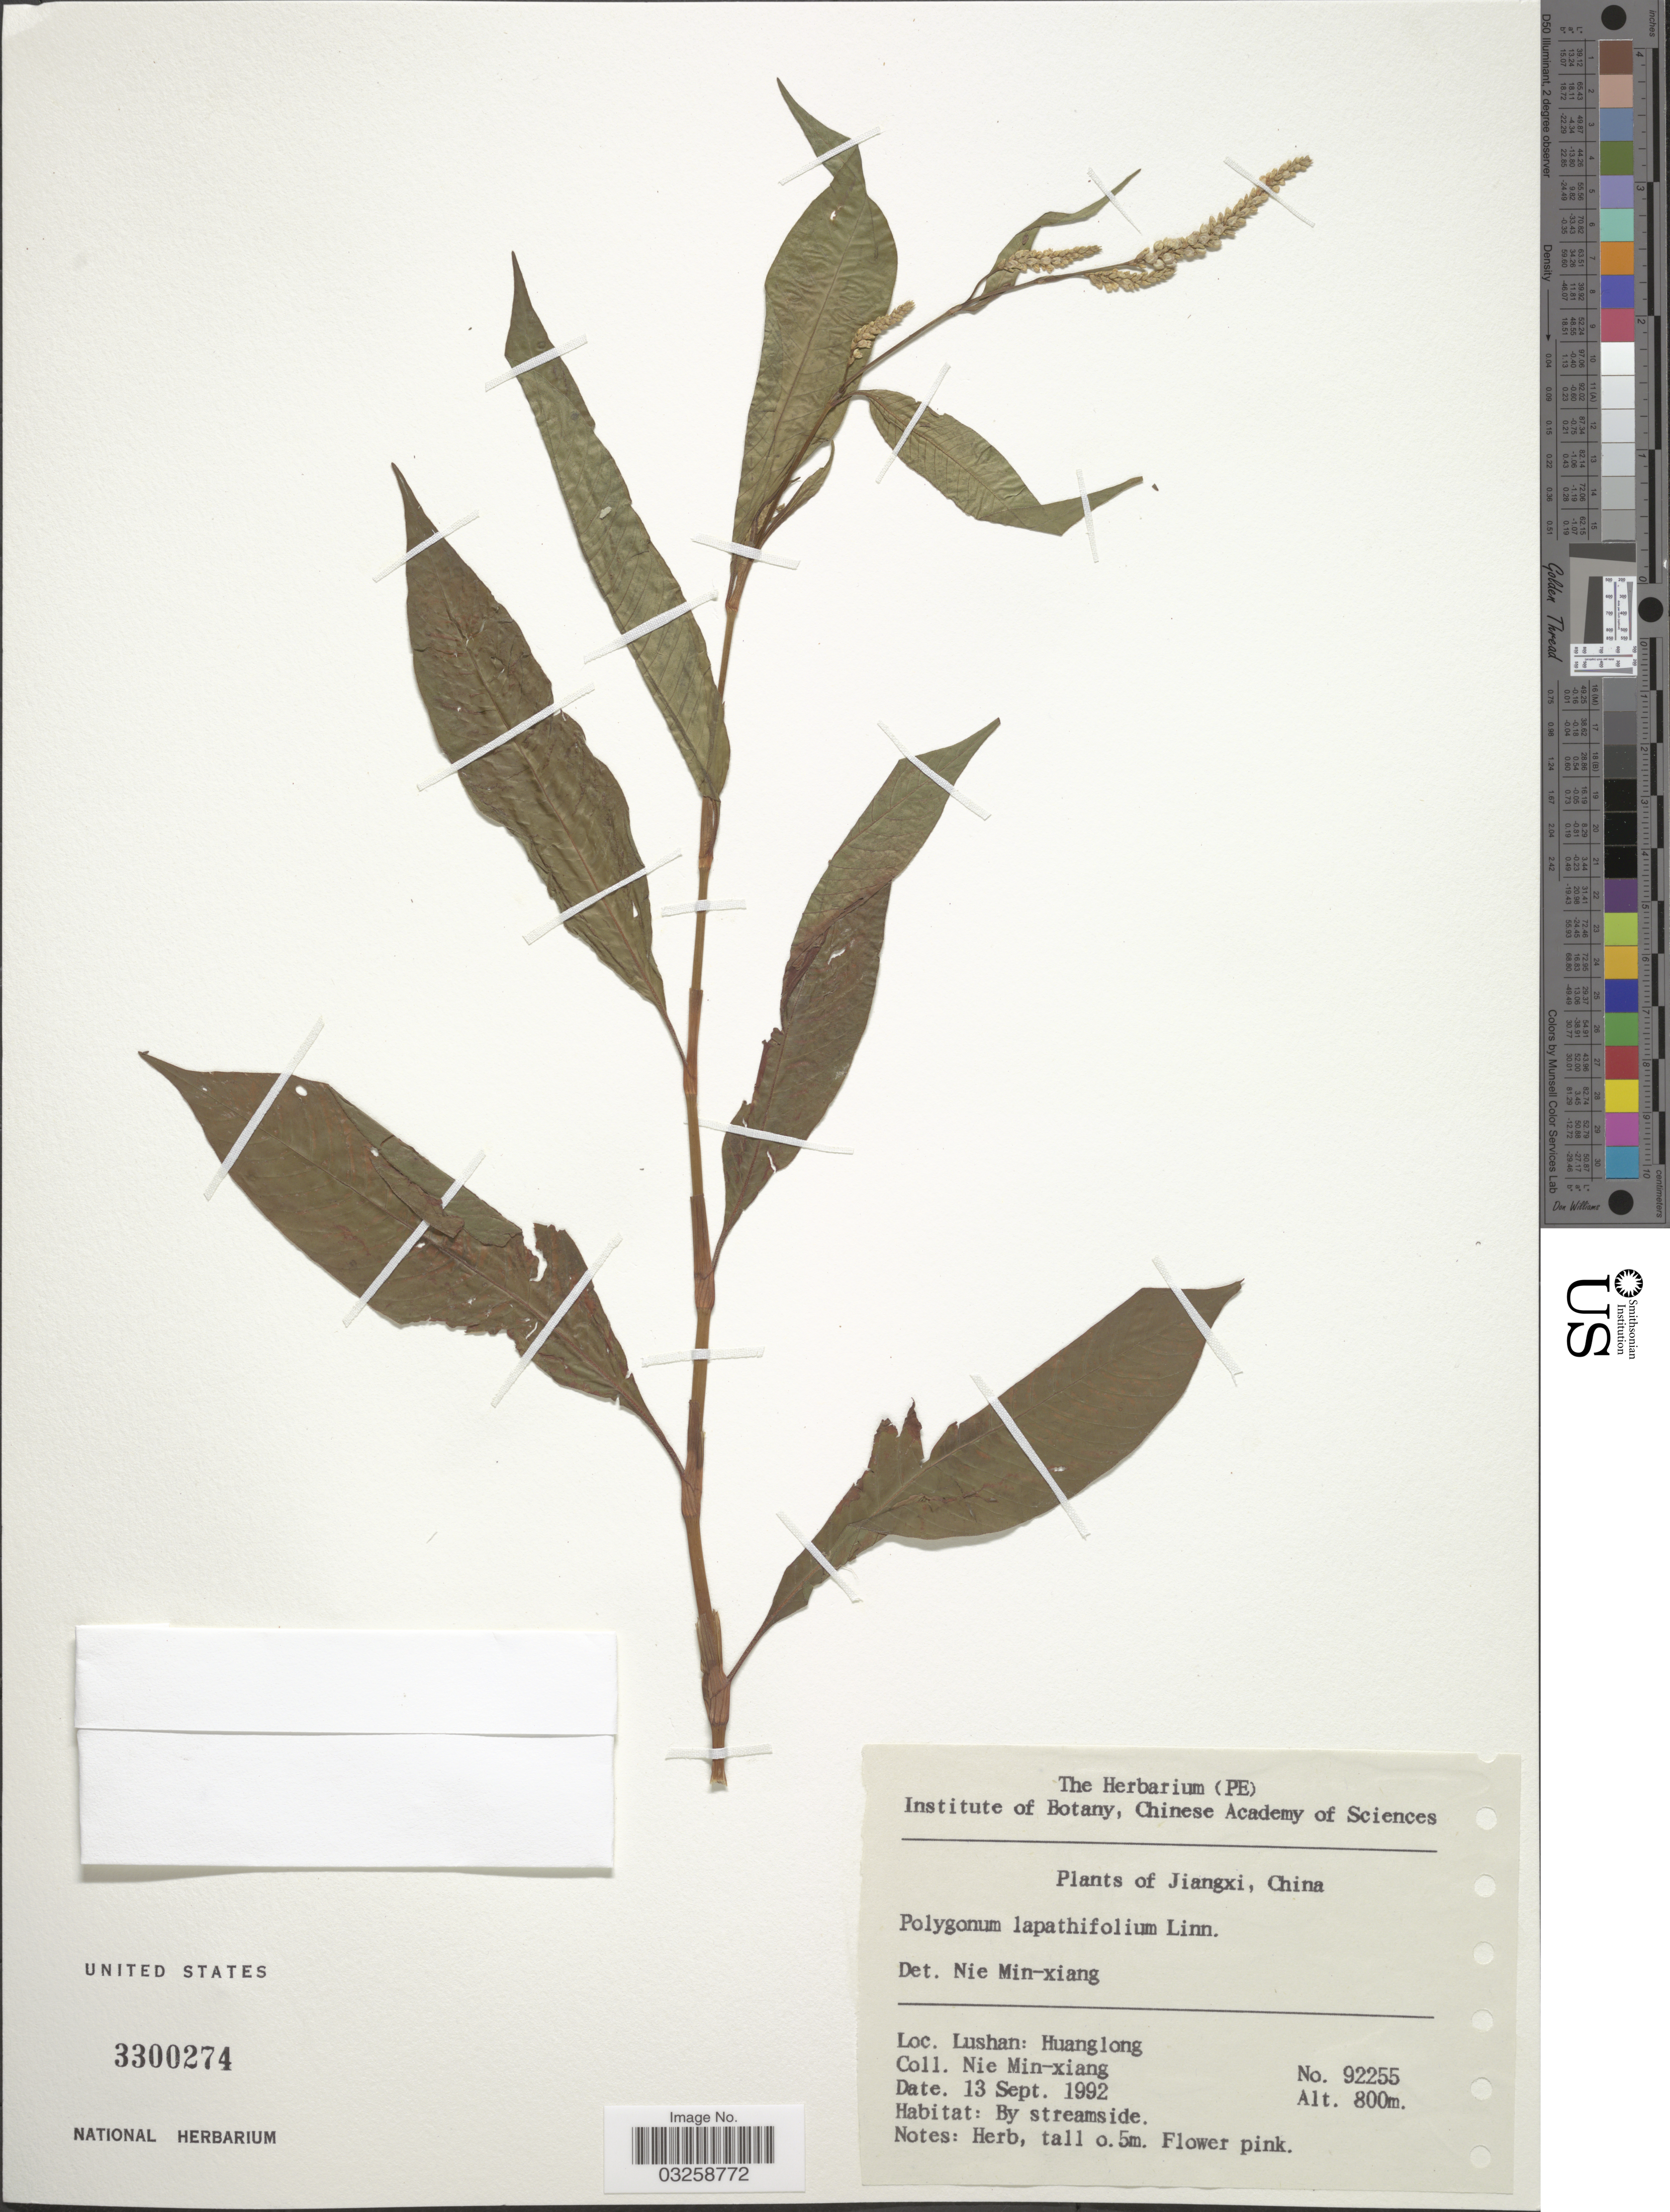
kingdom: Plantae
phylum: Tracheophyta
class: Magnoliopsida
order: Caryophyllales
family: Polygonaceae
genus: Polygonum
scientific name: Polygonum lapathifolium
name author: L.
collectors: M. Nie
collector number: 92255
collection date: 1992-09-13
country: China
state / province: Jiangxi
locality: Lushan: Huanglong.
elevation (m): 800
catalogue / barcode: US 3300274